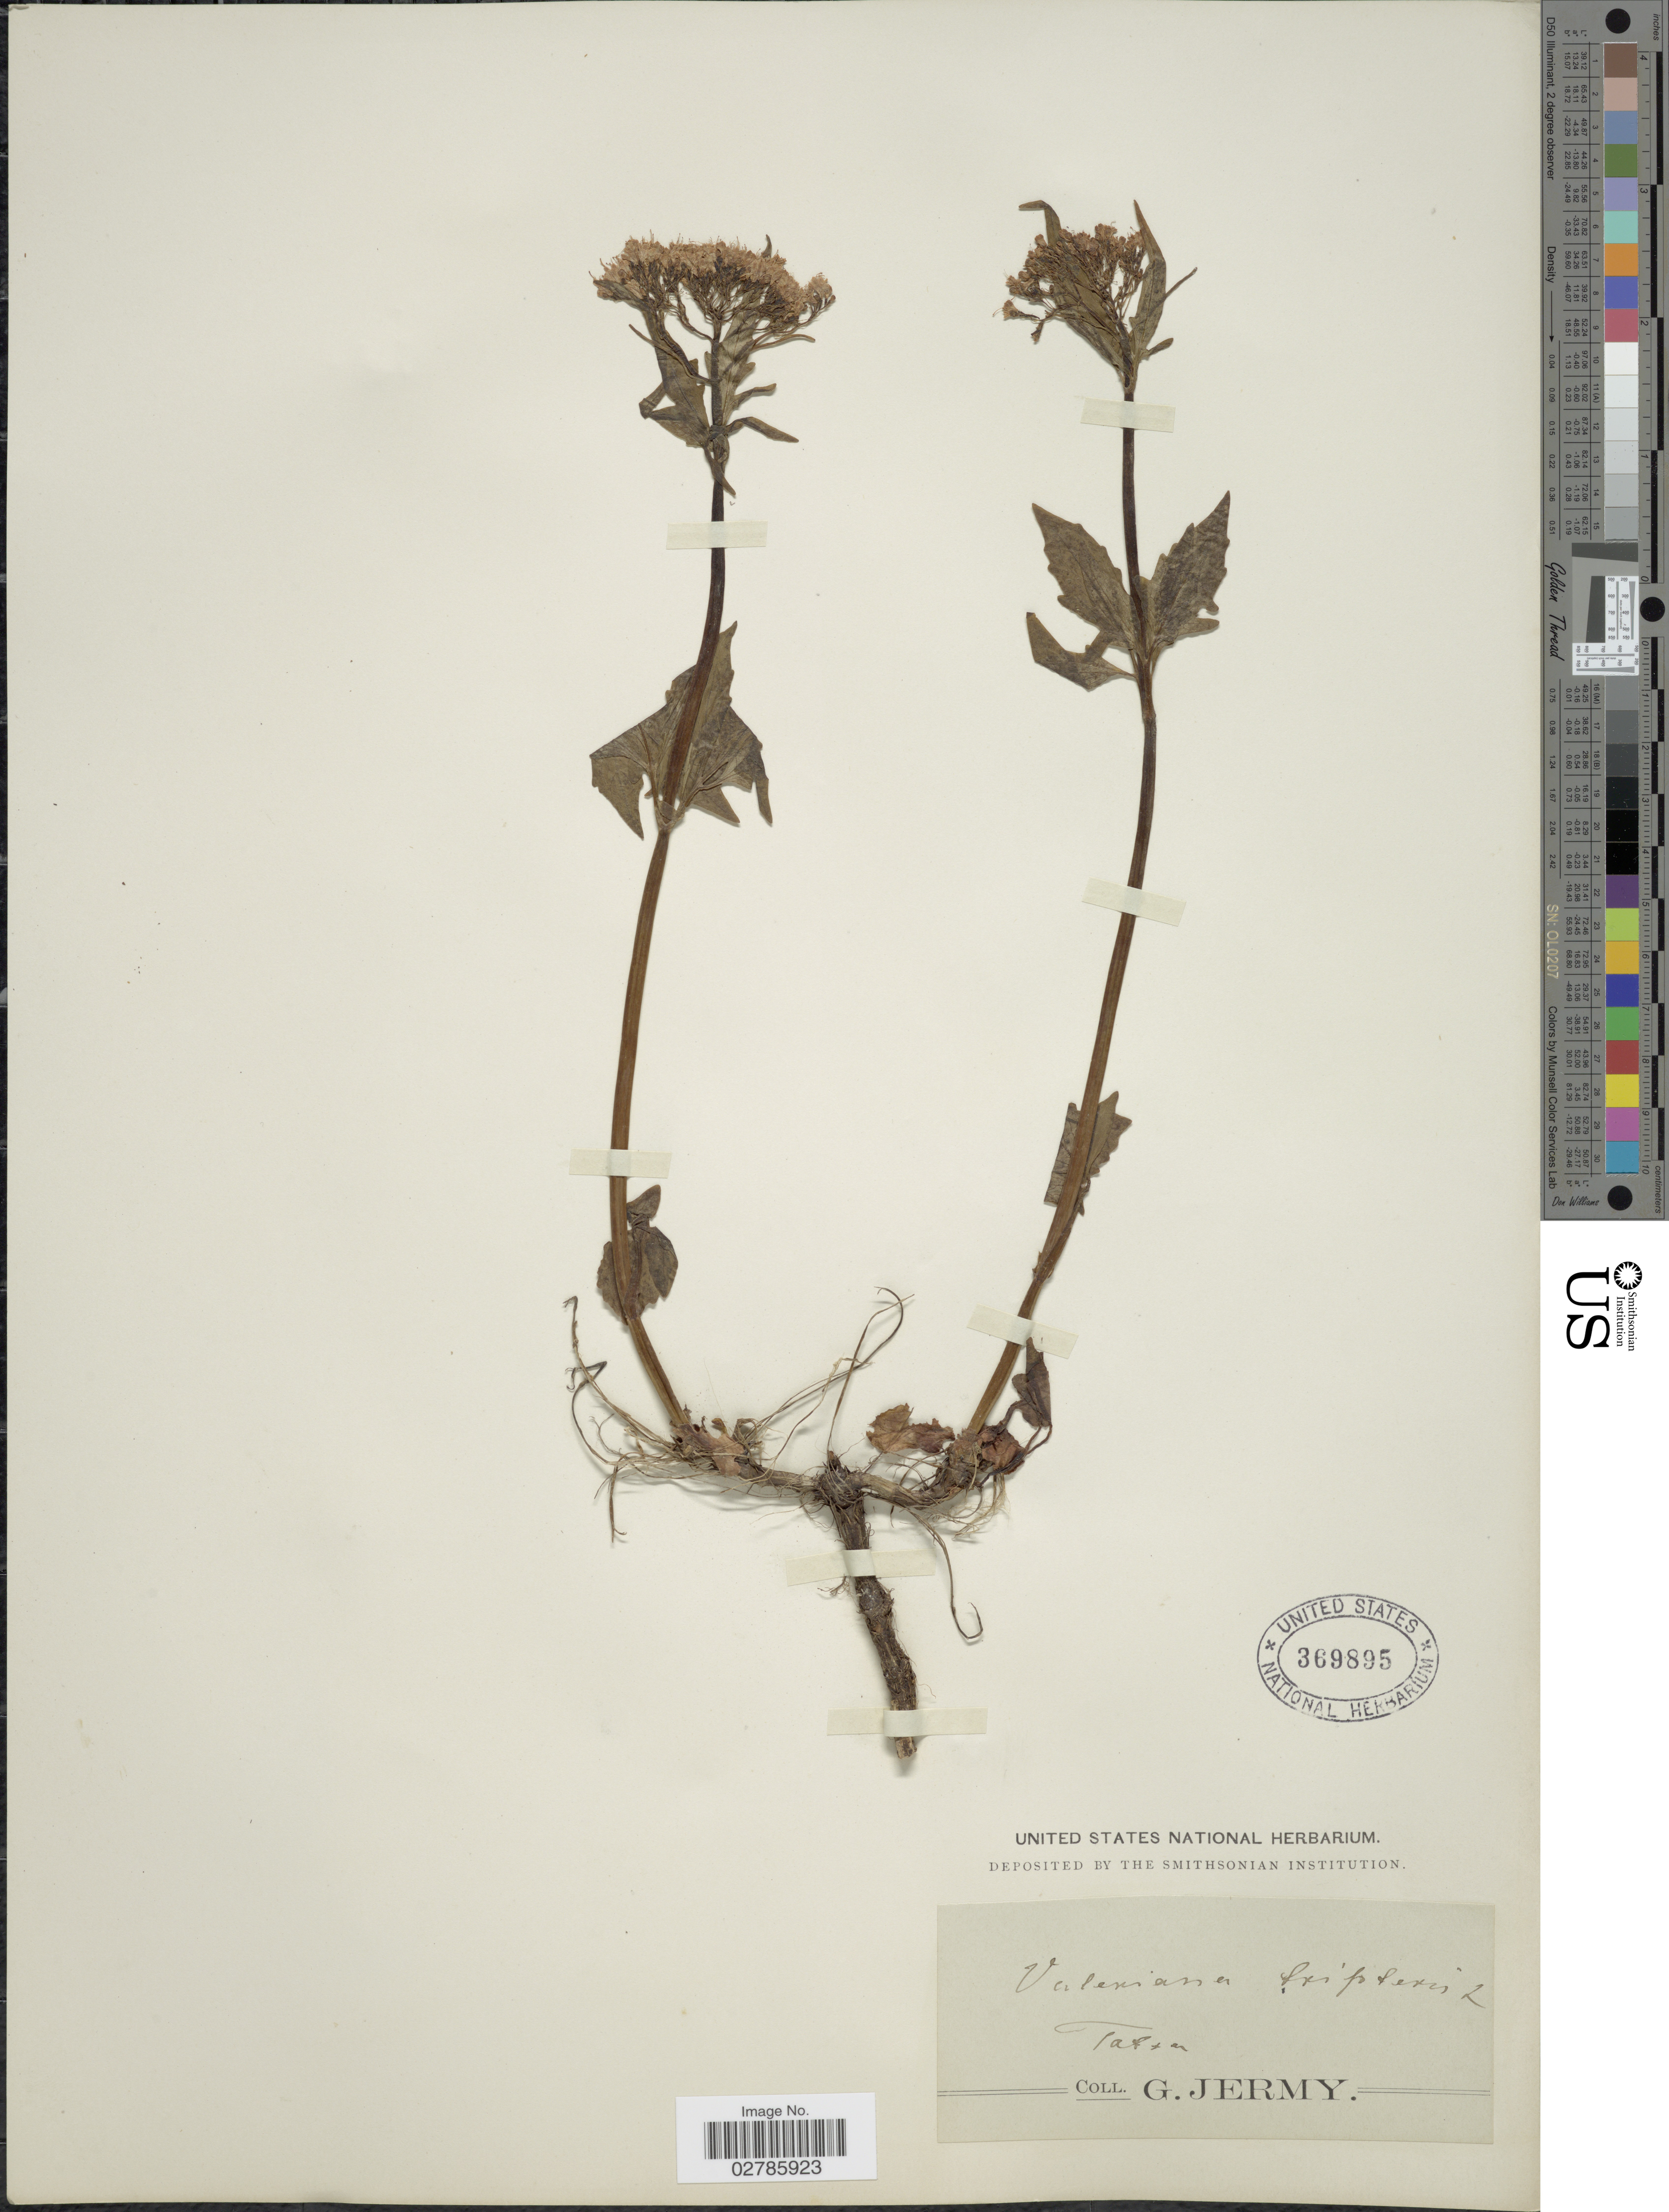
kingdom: Plantae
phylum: Tracheophyta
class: Magnoliopsida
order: Dipsacales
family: Caprifoliaceae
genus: Valeriana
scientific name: Valeriana tripteris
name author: L.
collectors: G. Jermy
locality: Taftar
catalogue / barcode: US 369895